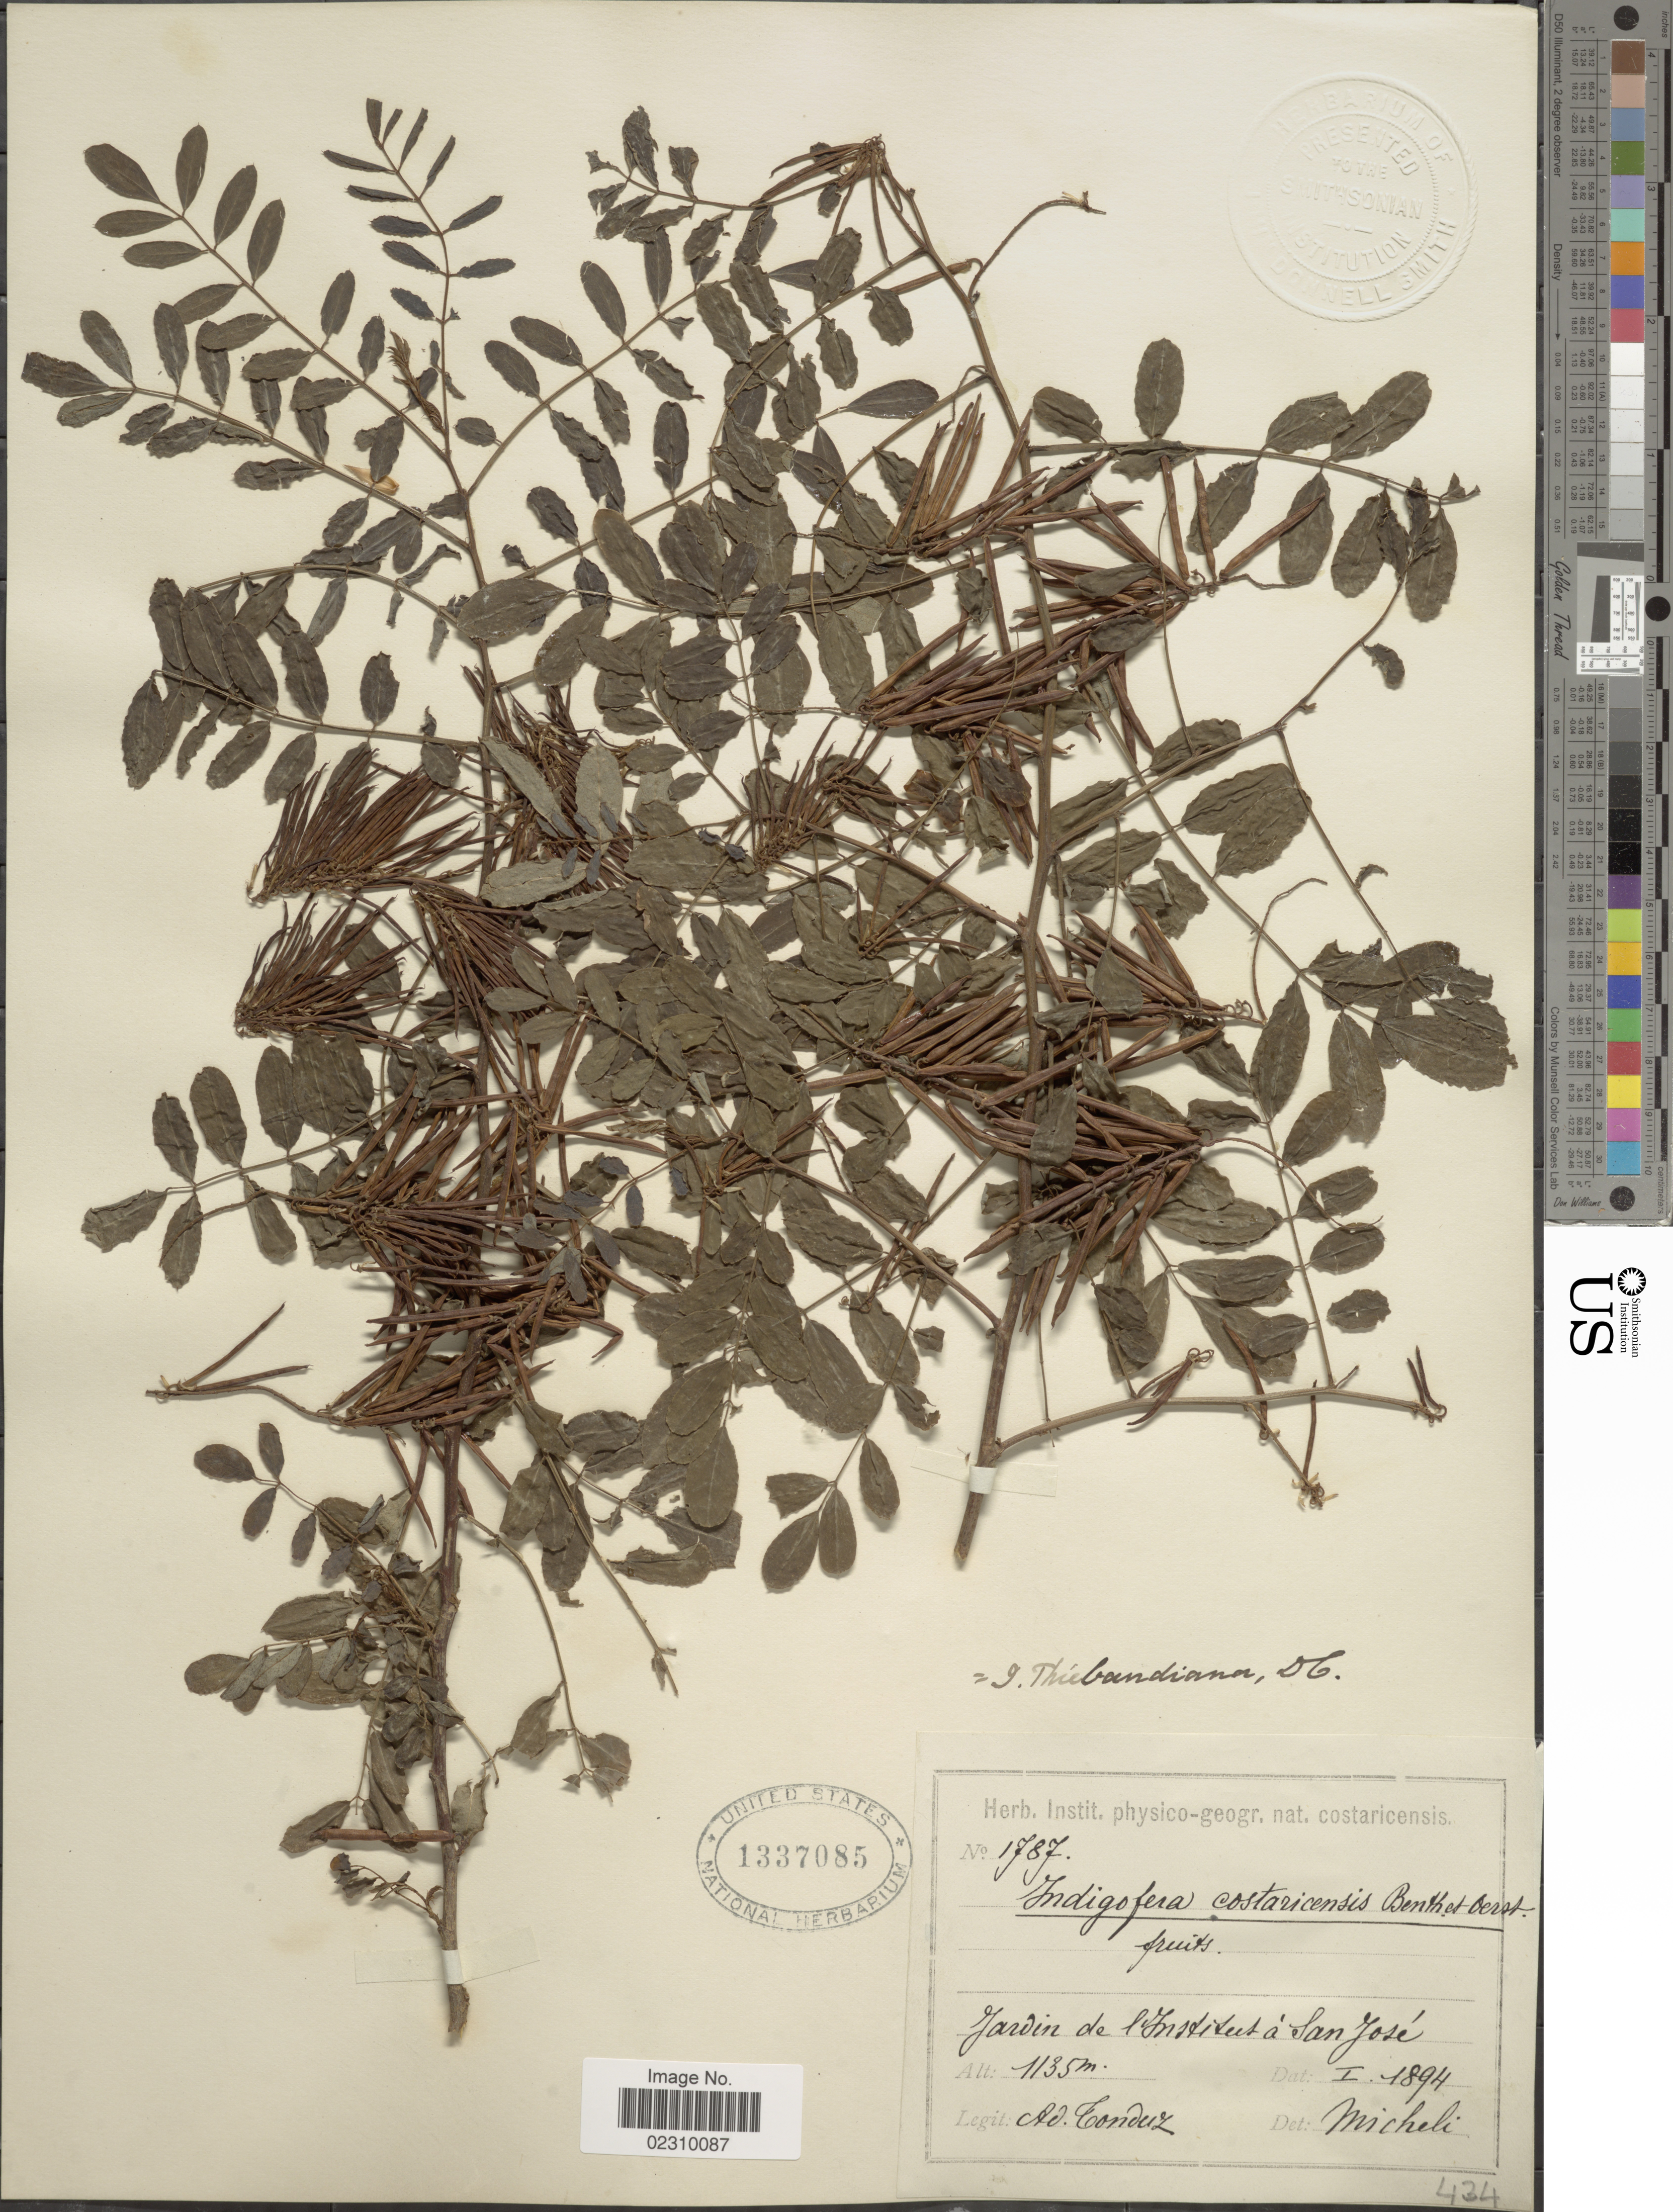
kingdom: Plantae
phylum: Tracheophyta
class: Magnoliopsida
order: Fabales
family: Fabaceae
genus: Indigofera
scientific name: Indigofera thibaudiana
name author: DC.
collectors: A. Tonduz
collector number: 1787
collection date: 1894-01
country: Costa Rica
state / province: San José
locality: Jardin de l'Institut a San Jose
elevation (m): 1135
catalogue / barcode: US 1337085